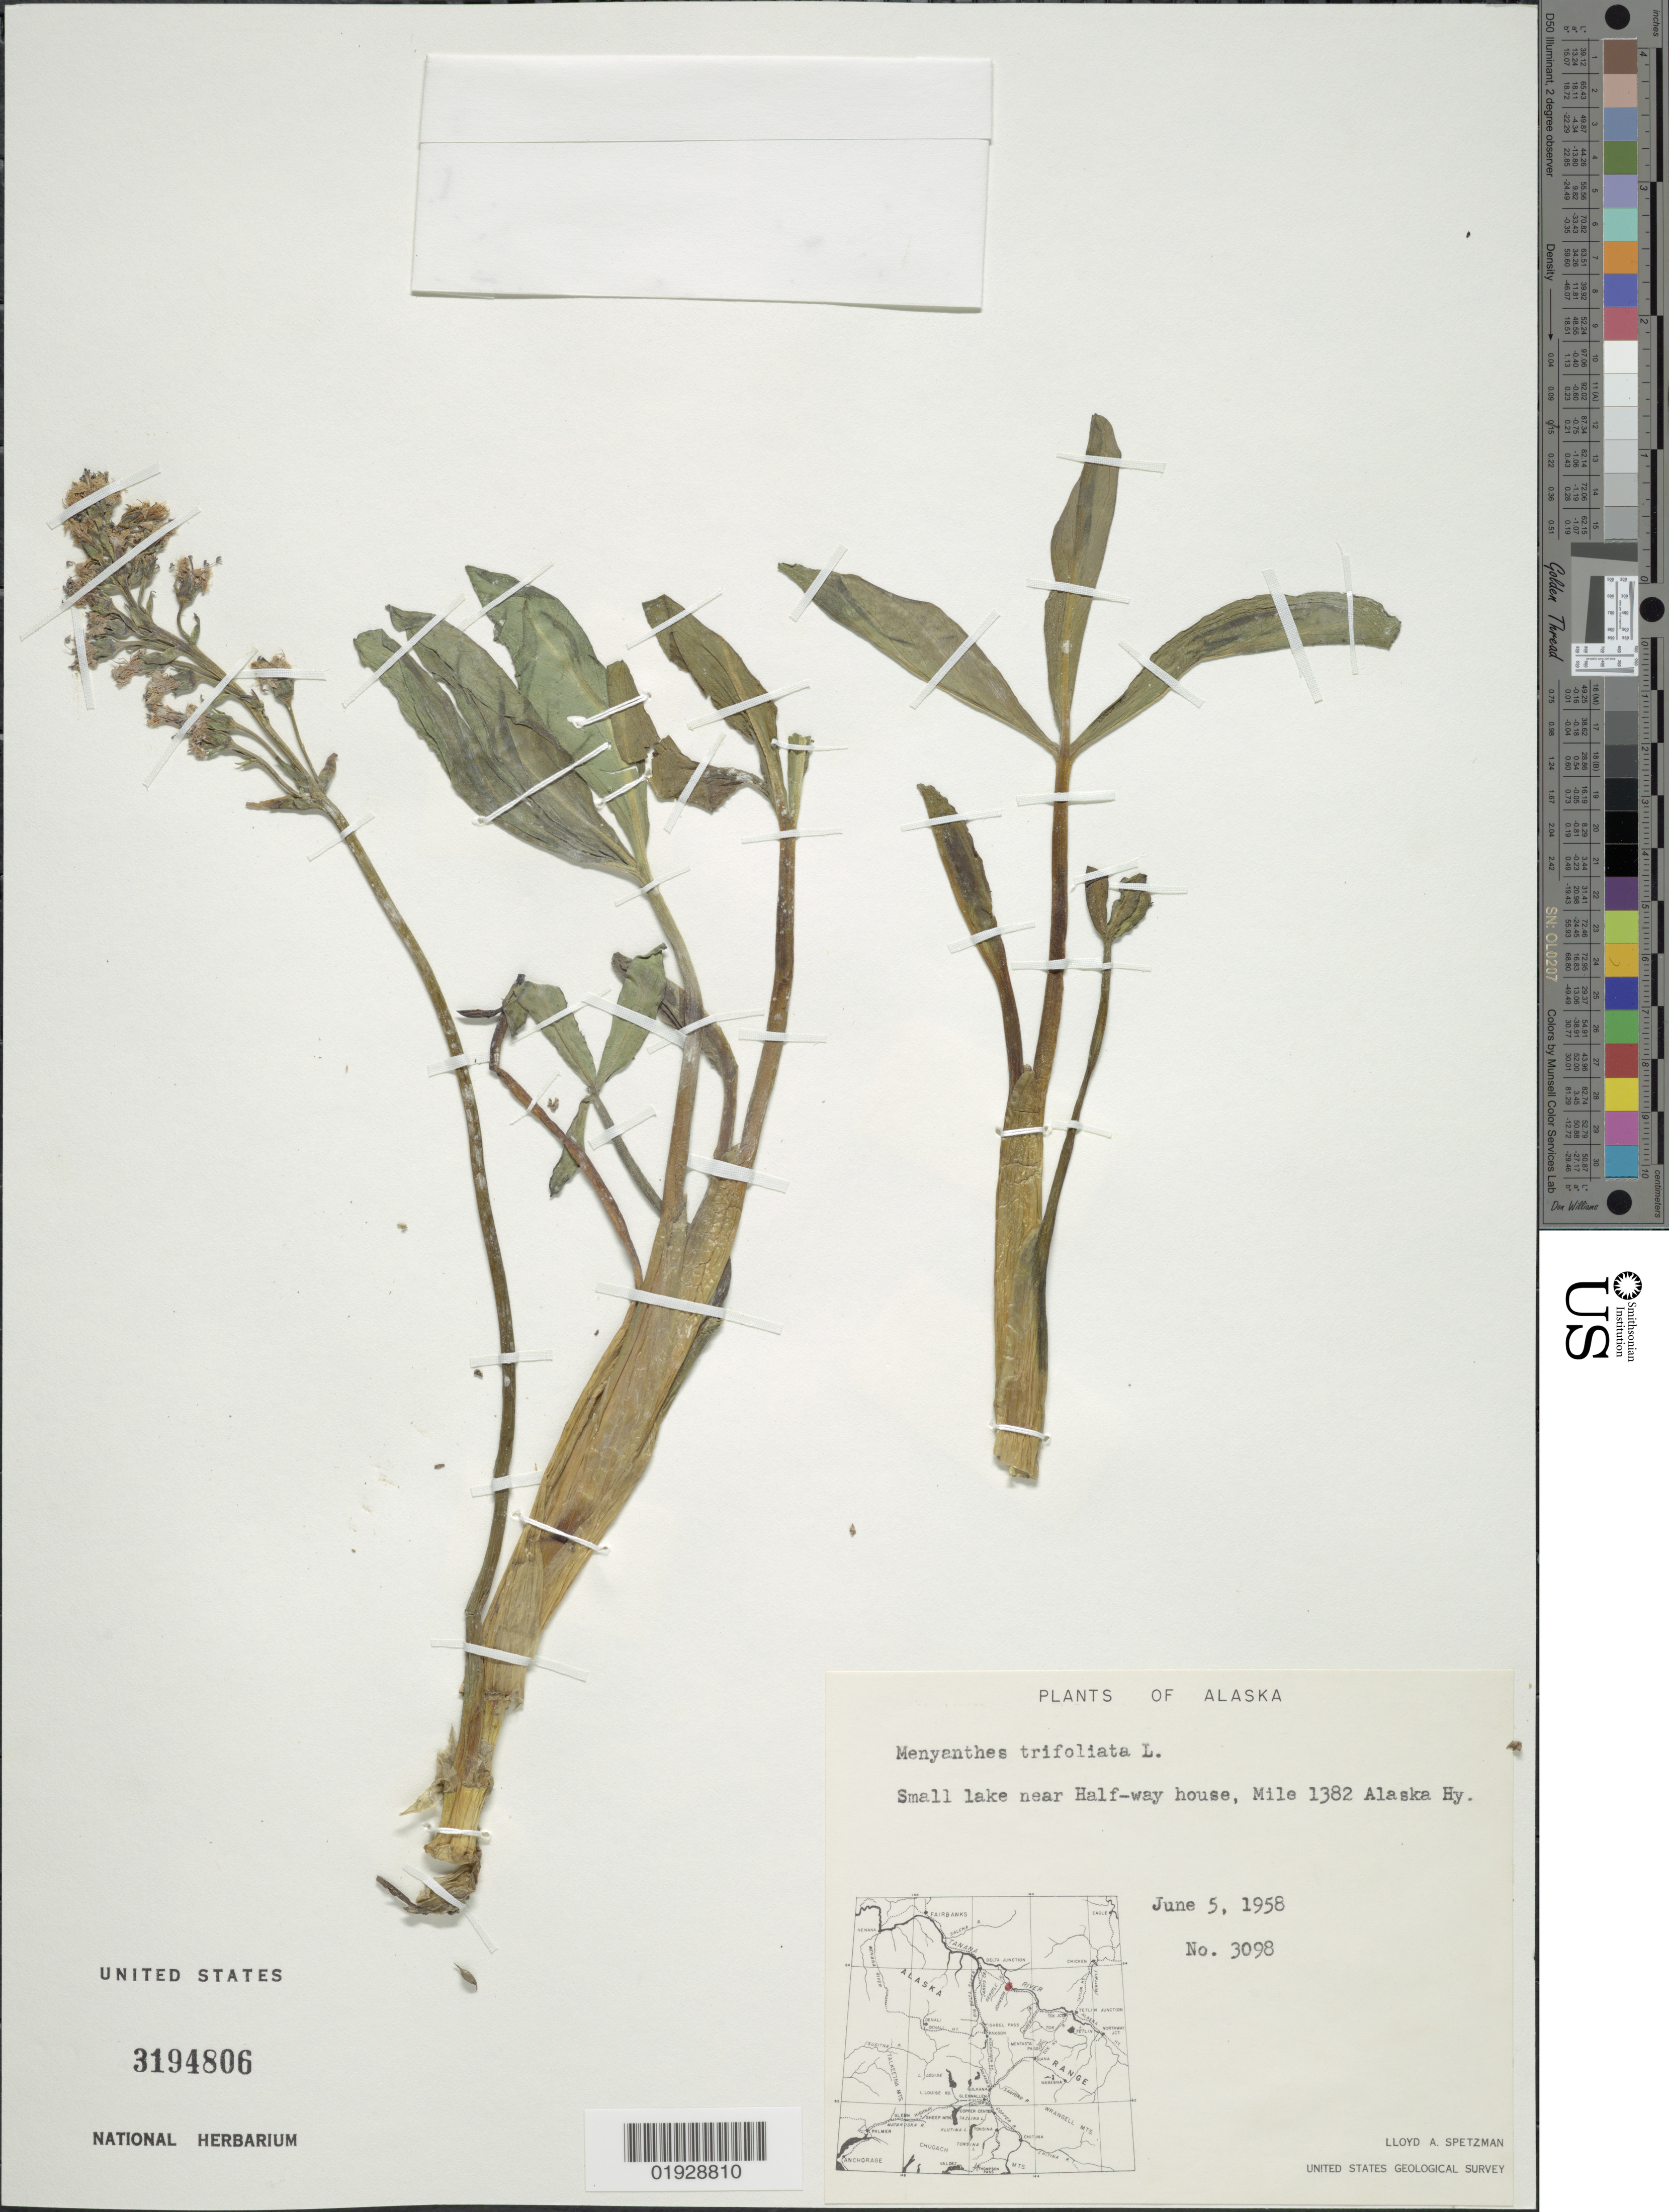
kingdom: Plantae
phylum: Tracheophyta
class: Magnoliopsida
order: Asterales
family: Menyanthaceae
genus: Menyanthes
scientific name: Menyanthes trifoliata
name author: L.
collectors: L. Spetzman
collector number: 3098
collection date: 1958-06-05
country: United States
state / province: Alaska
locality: Small lake near Half-way house, Mile 1382 Alaska Hy.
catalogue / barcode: US 3194806